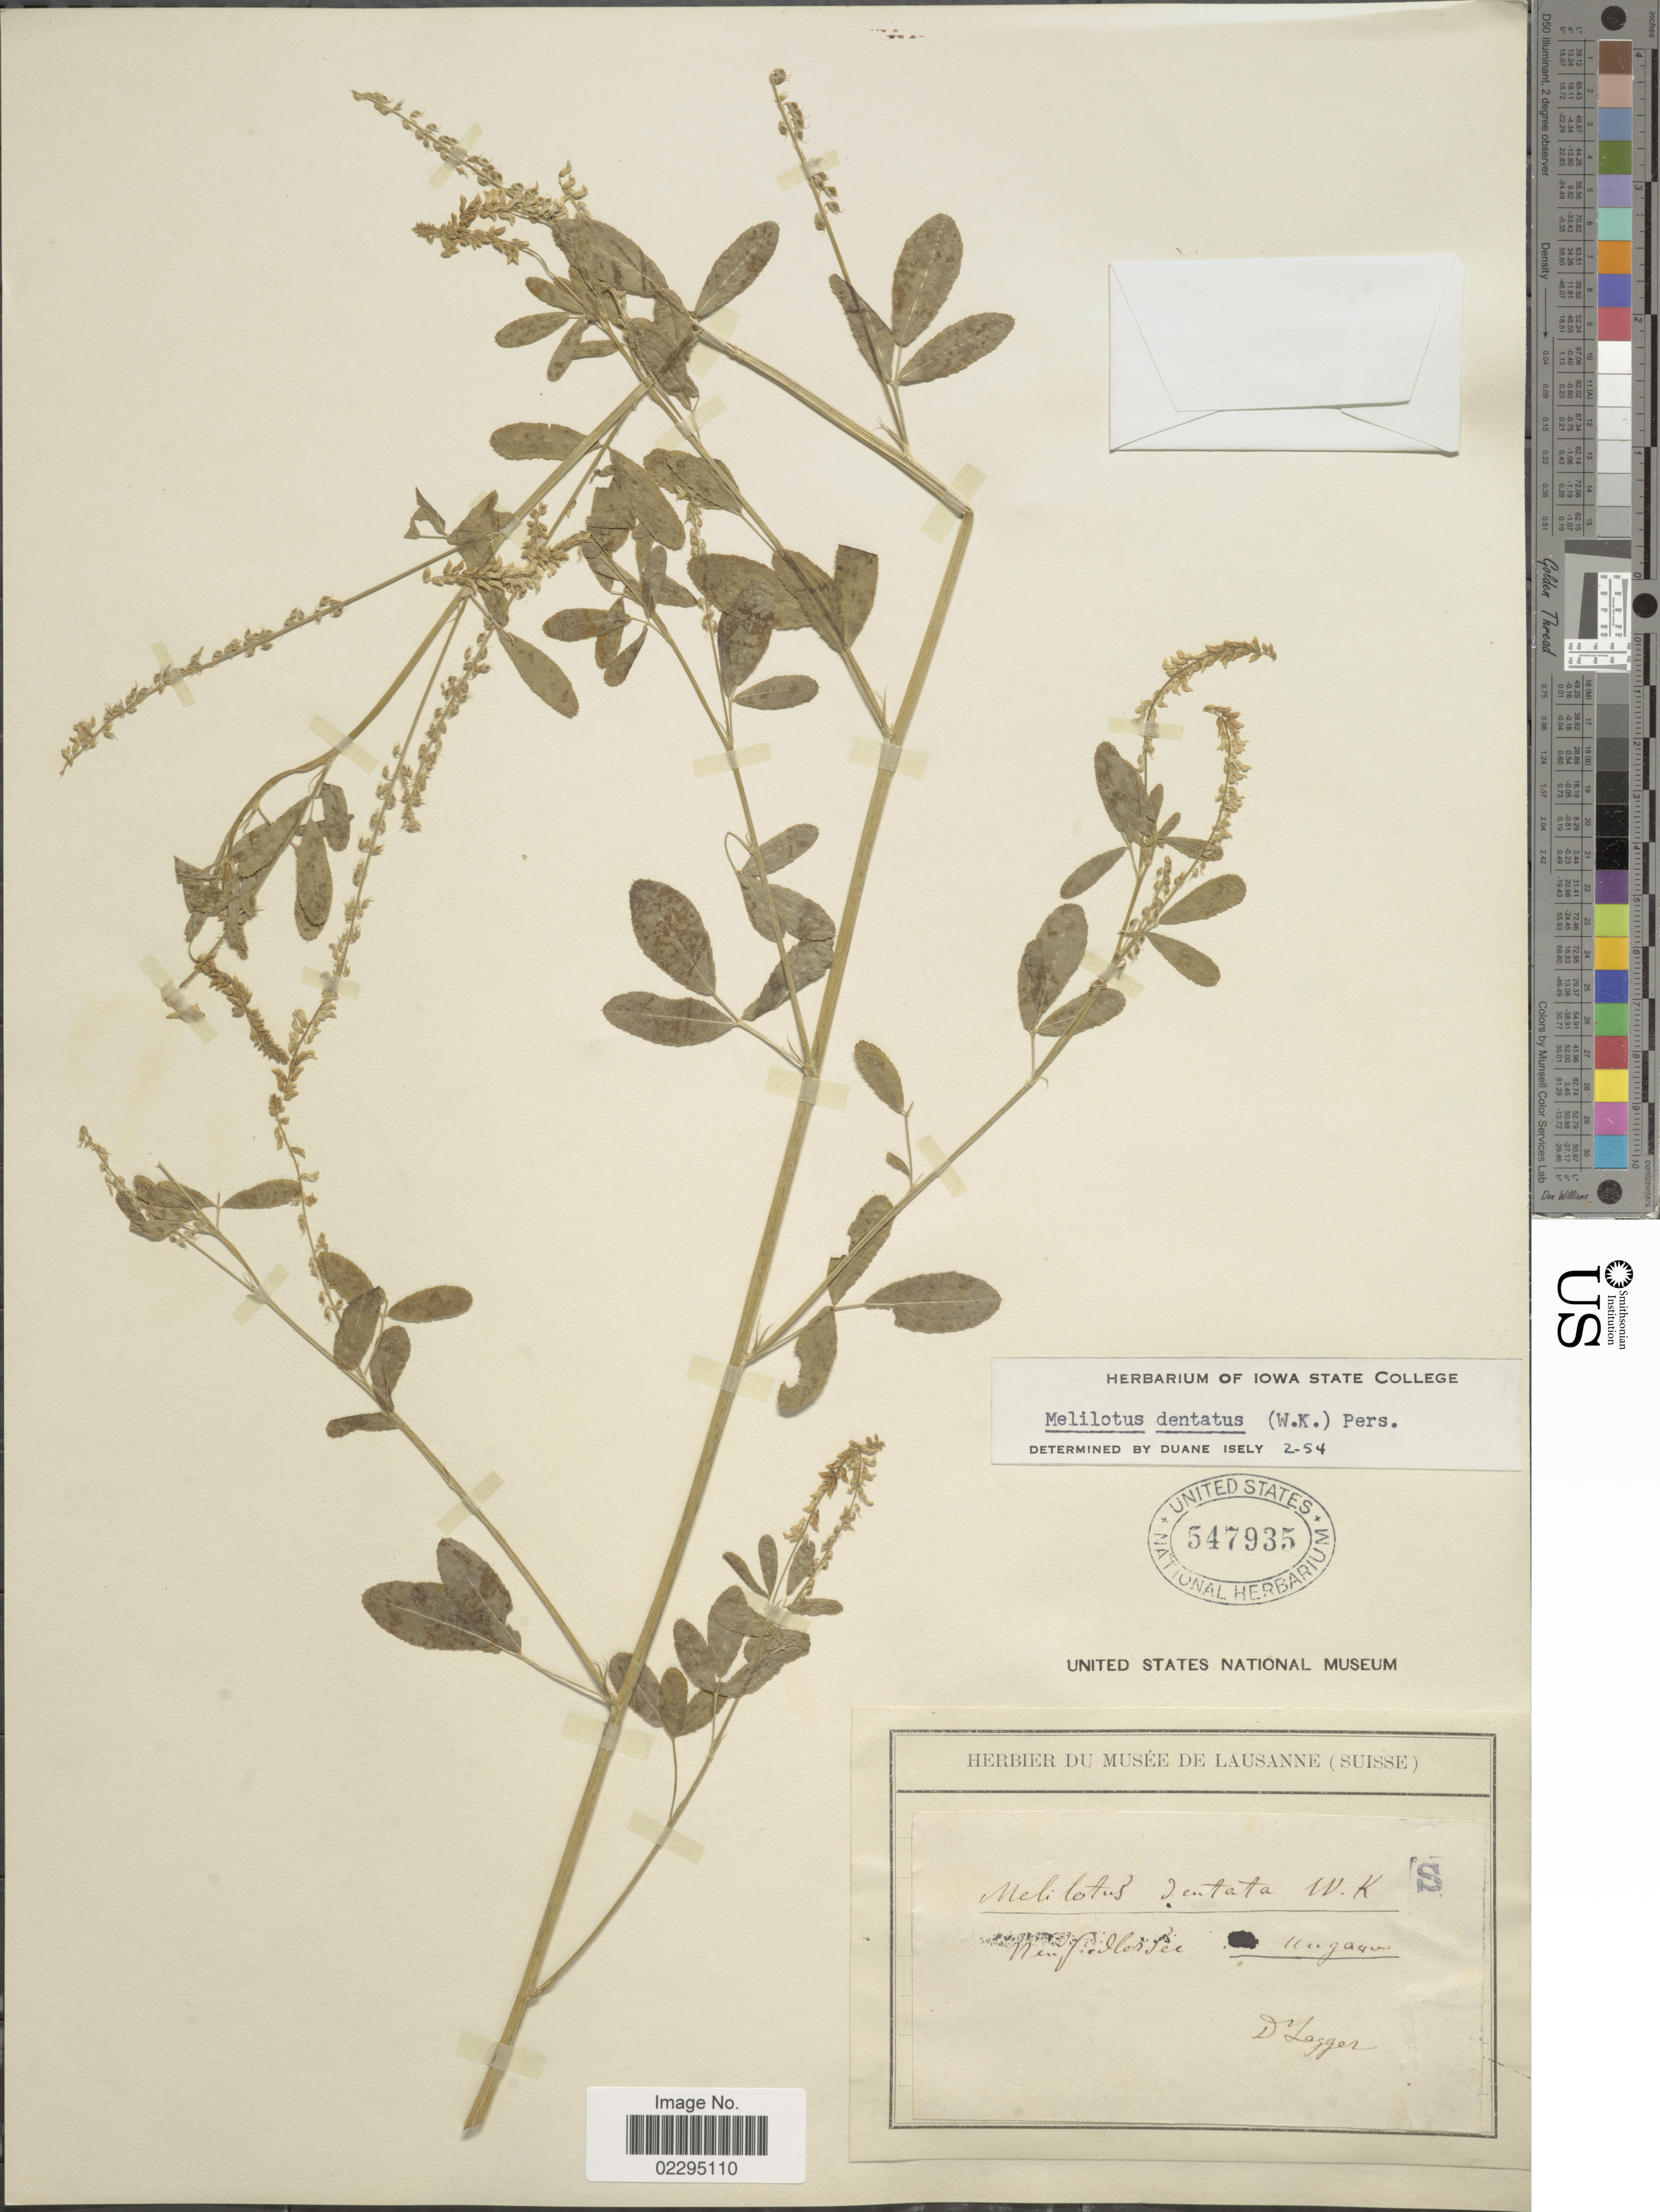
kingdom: Plantae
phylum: Tracheophyta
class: Magnoliopsida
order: Fabales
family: Fabaceae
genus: Melilotus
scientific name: Melilotus dentatus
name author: (Waldst. & Kit.) Pers.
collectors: F. J. Lagger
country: Austria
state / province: Burgenland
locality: Neufelder See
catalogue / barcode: US 547935